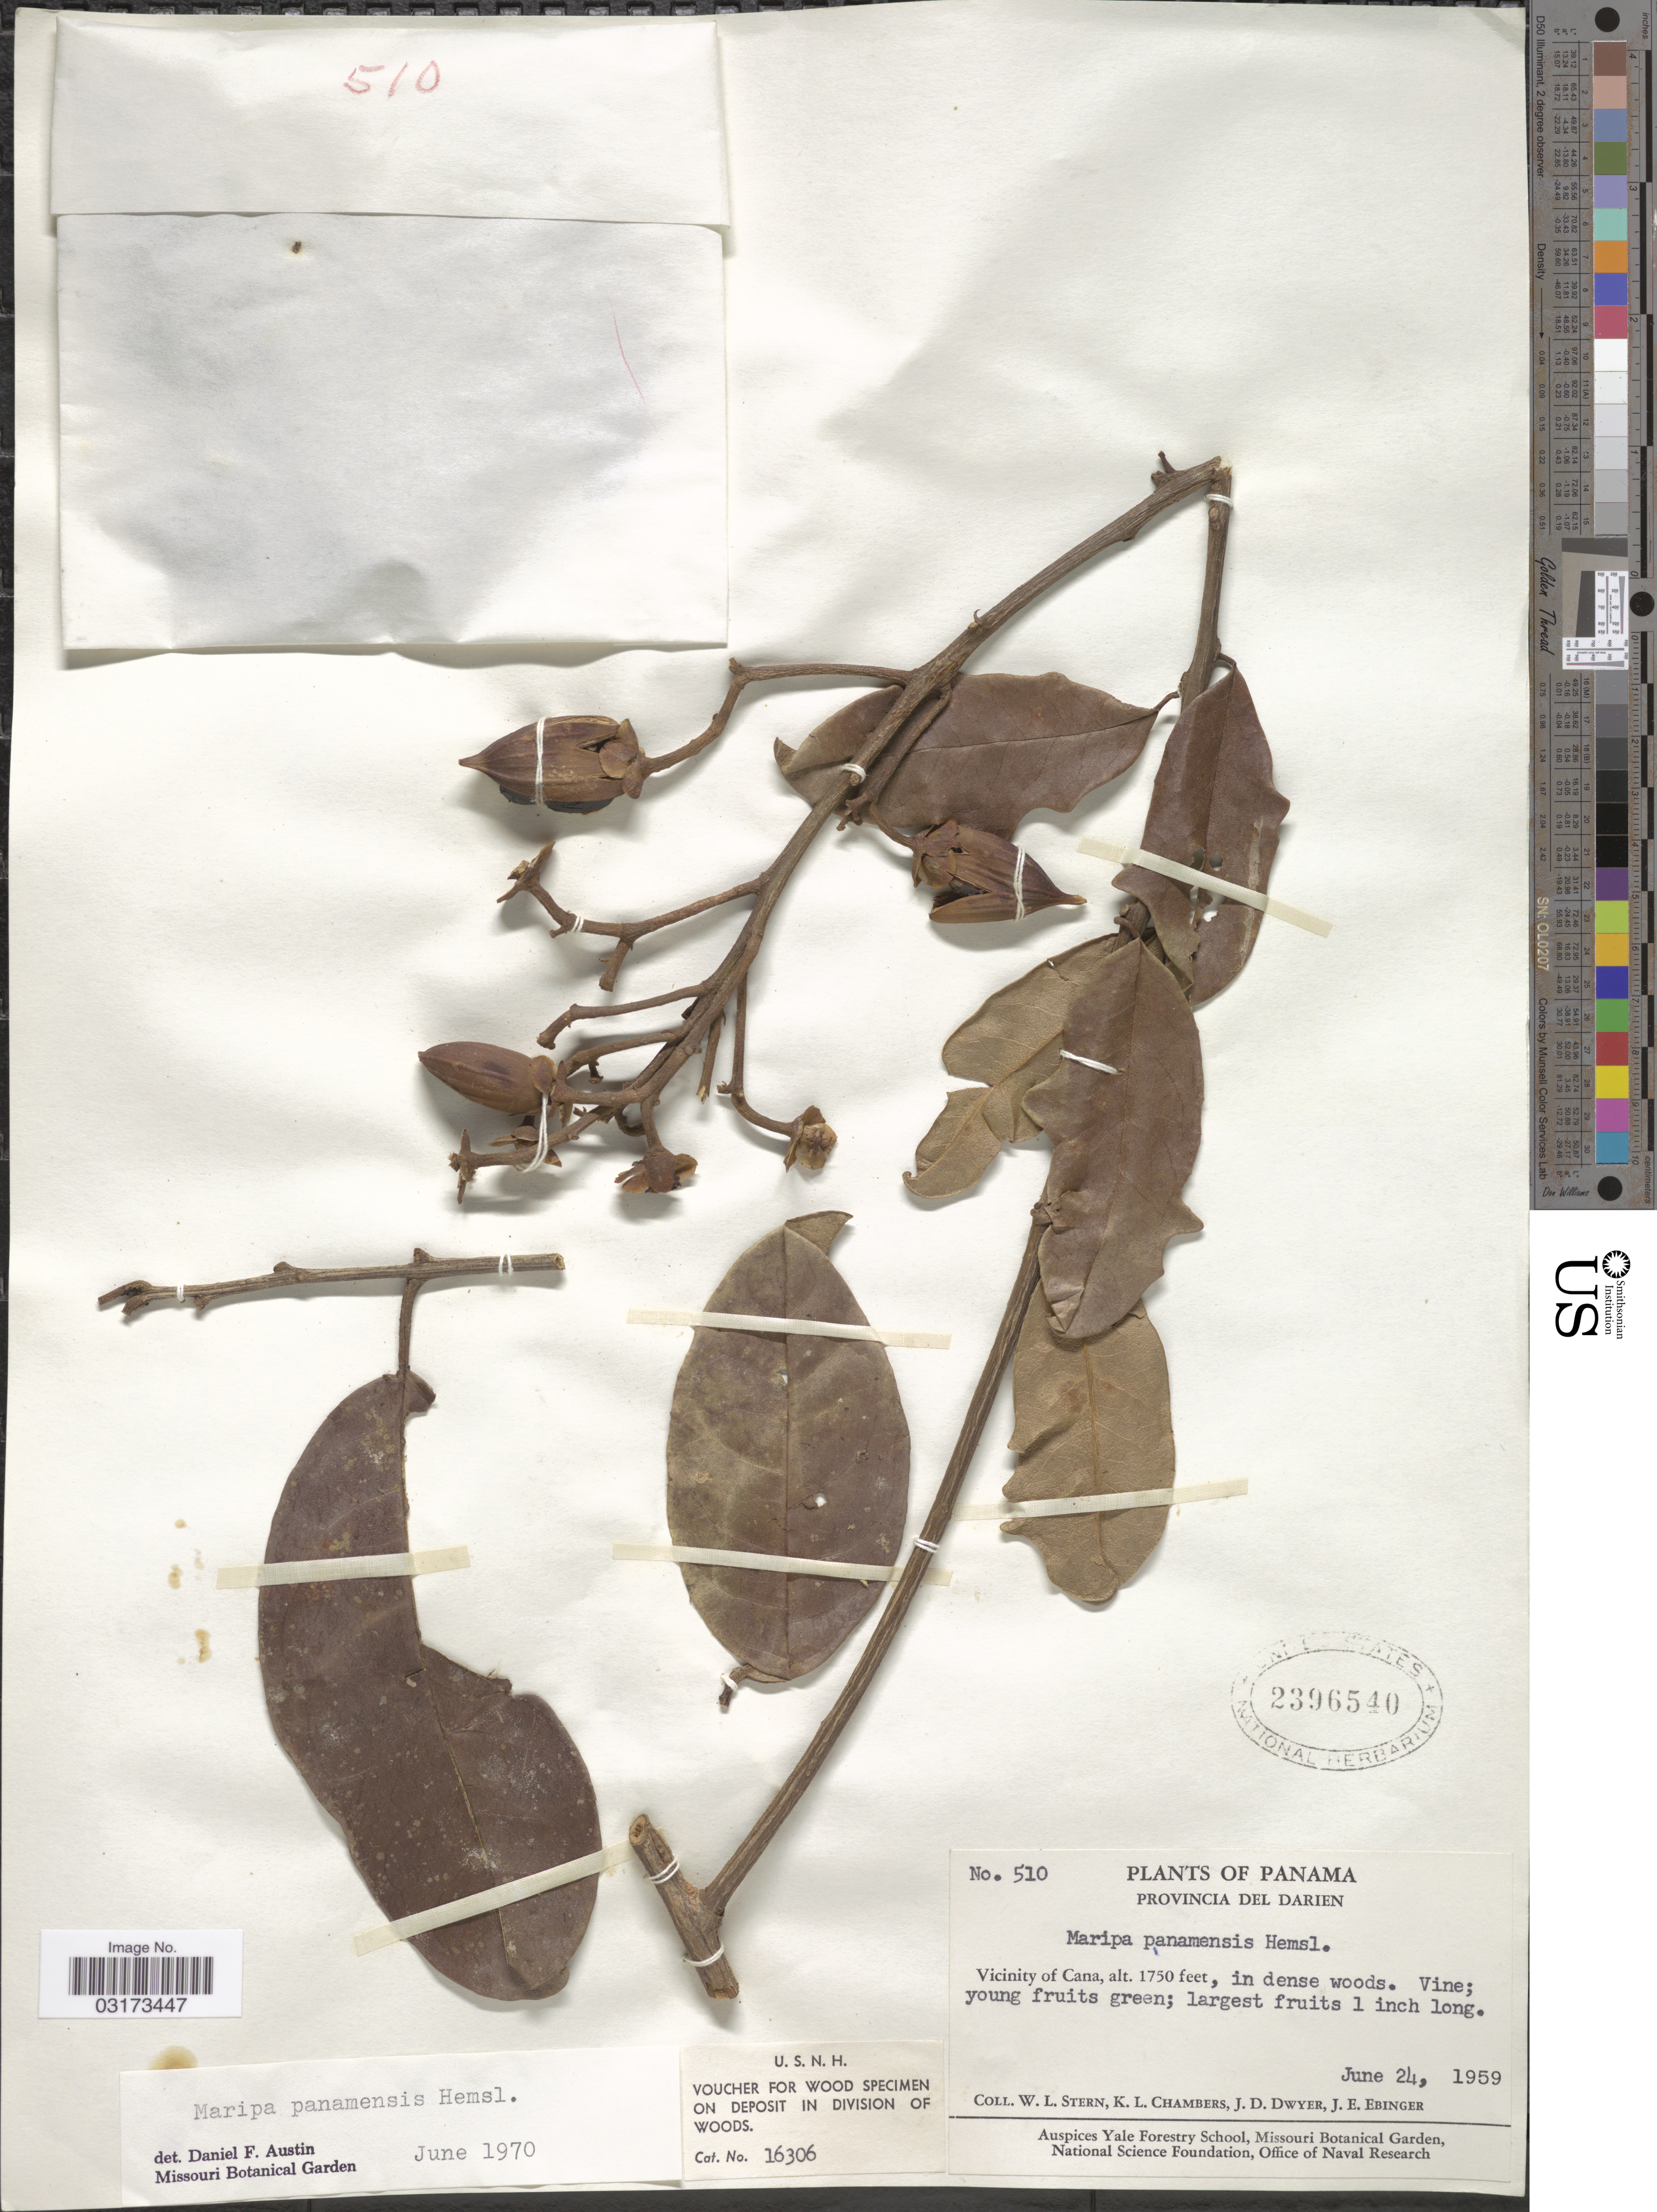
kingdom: Plantae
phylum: Tracheophyta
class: Magnoliopsida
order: Solanales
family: Convolvulaceae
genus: Maripa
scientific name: Maripa panamensis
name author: Hemsl.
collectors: W. L. Stern, K. Chambers, J. D. Dwyer & J. Ebinger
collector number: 510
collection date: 1959-06-24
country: Panama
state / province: Darién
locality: Vicinity of Cana, in dense woods.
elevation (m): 533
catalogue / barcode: US 2396540